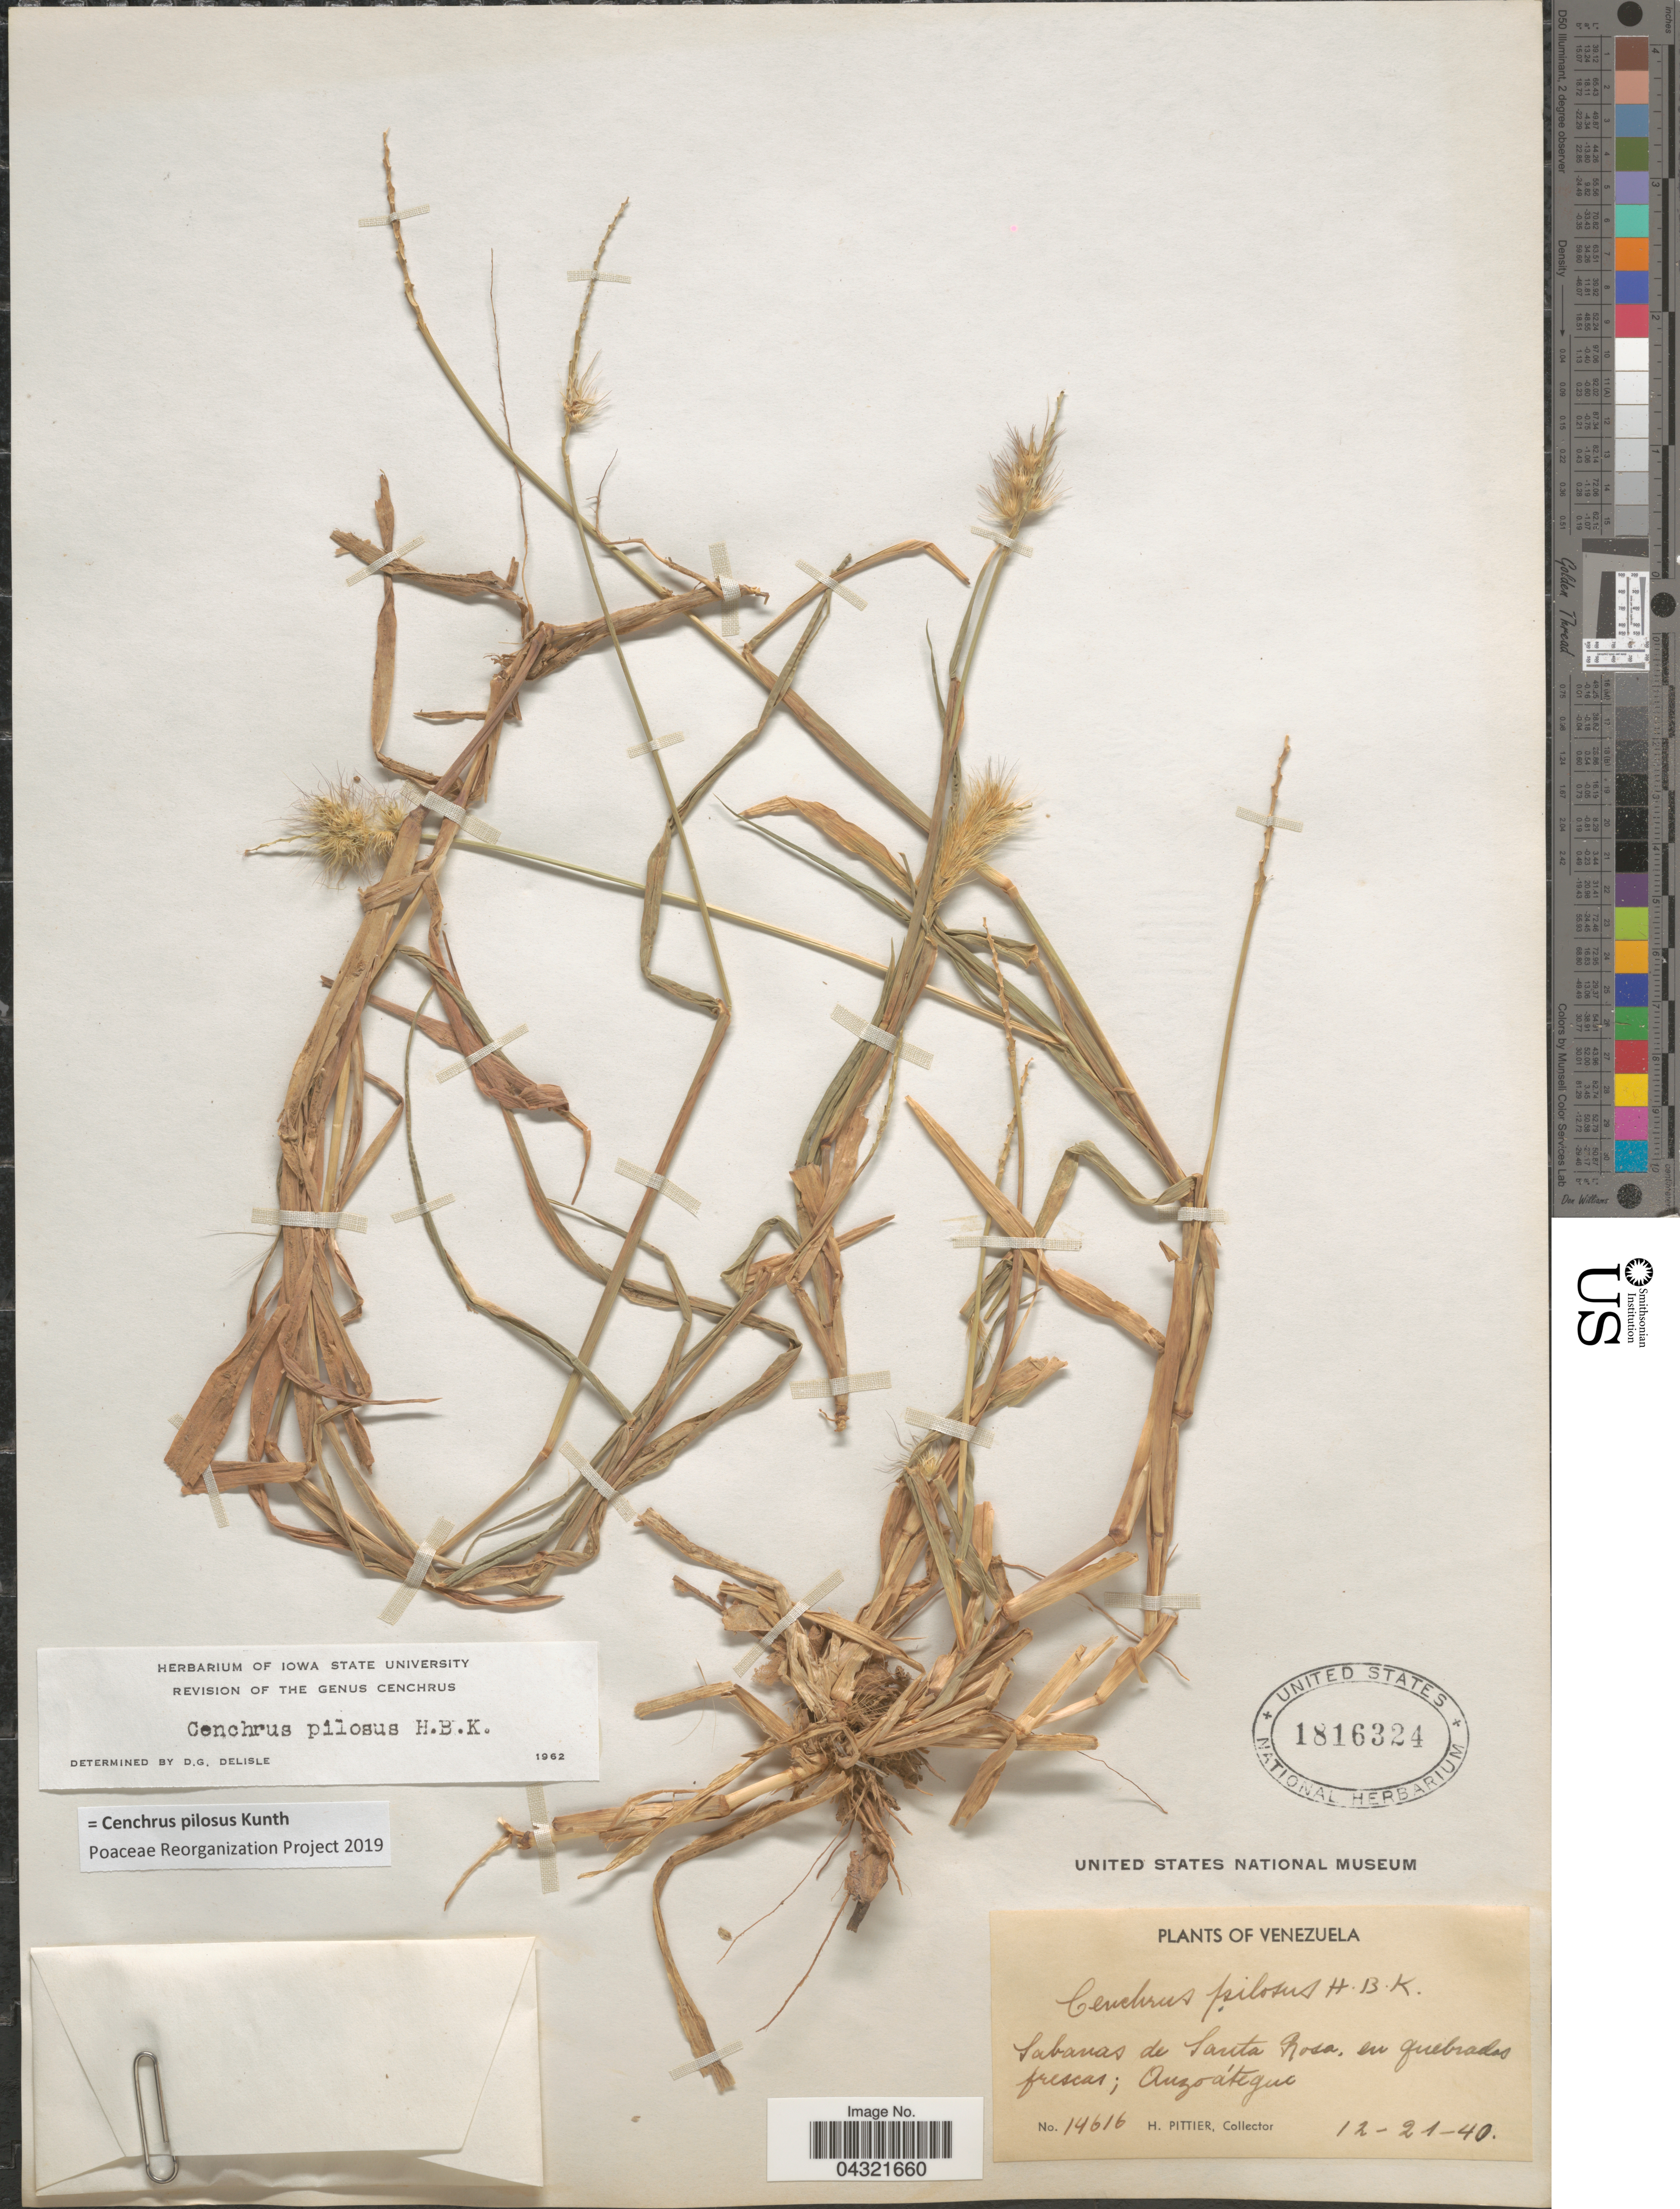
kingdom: Plantae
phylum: Tracheophyta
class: Liliopsida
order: Poales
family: Poaceae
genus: Cenchrus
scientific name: Cenchrus pilosus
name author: Kunth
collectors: H. F. Pittier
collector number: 14616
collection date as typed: Transcribed d/m/y: 21/12/40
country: Venezuela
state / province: Anzoategui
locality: Sabanas de Santa Rosa, en quebradas frescas.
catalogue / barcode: US 1816324